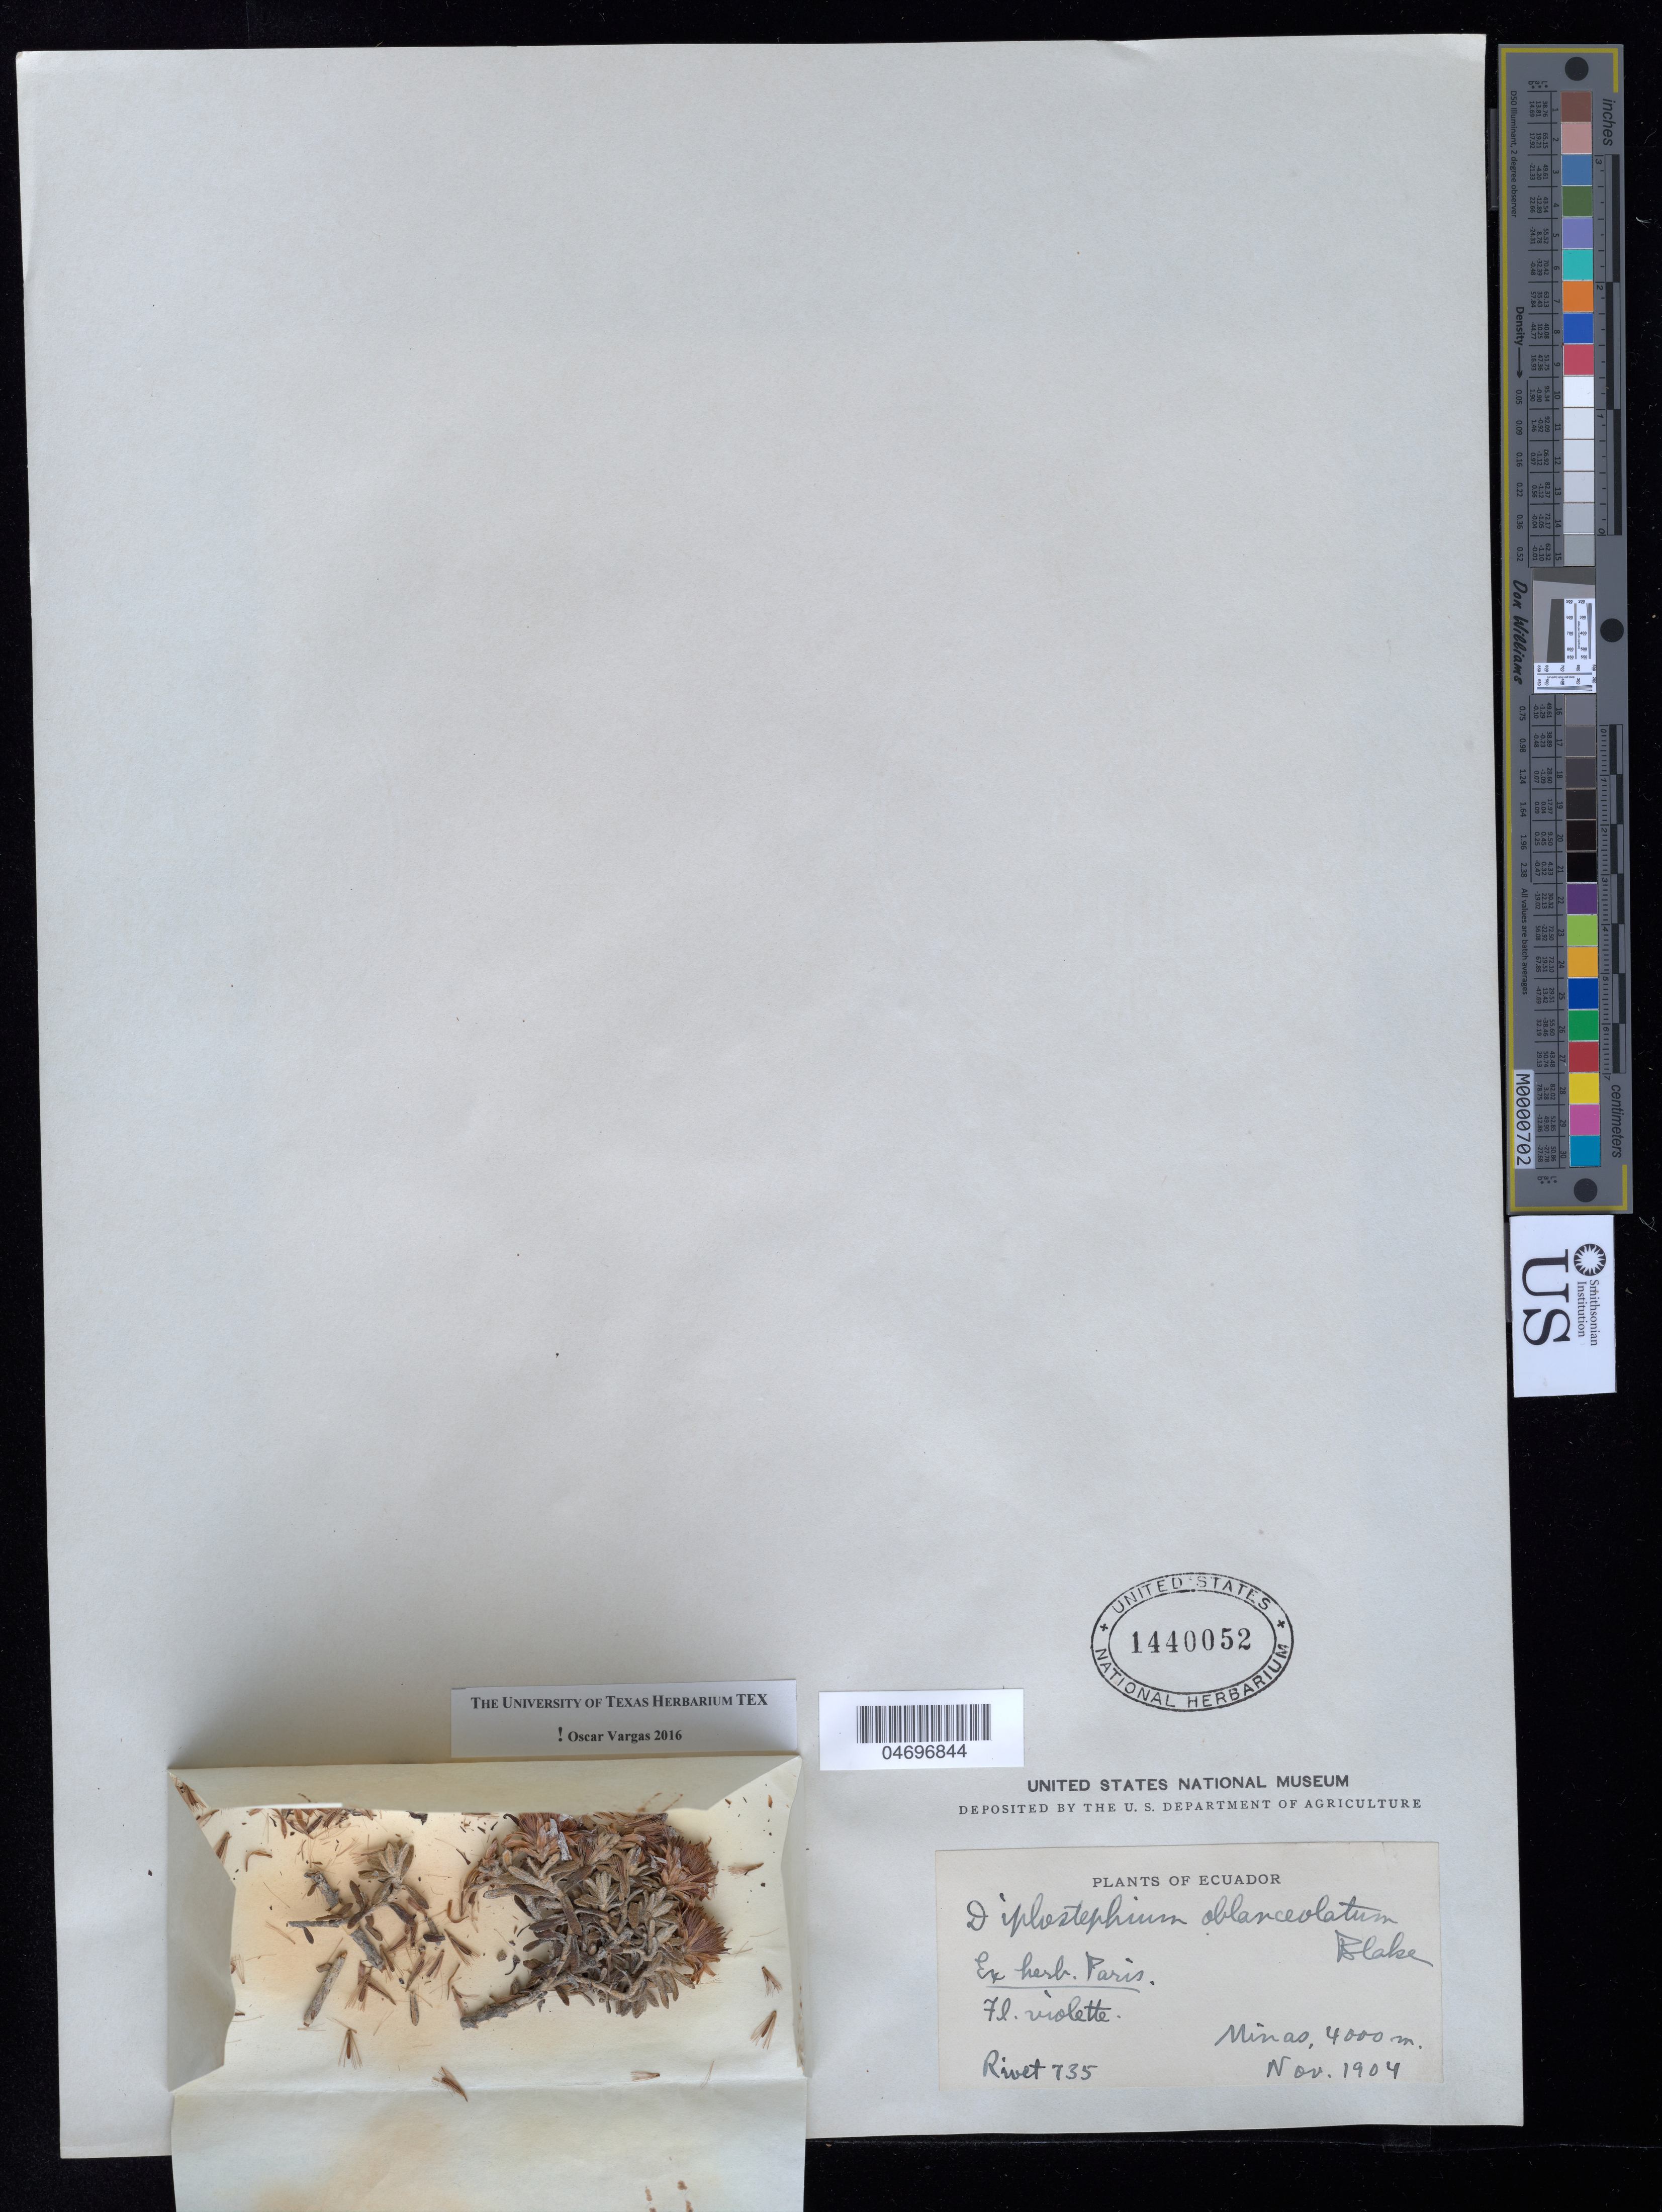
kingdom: Plantae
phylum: Tracheophyta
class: Magnoliopsida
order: Asterales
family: Asteraceae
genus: Diplostephium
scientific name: Diplostephium oblanceolatum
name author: S.F. Blake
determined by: Vargas, Oscar M.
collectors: -- Rivet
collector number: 735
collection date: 1904-11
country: Ecuador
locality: Minas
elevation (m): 4000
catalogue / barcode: US 1440052